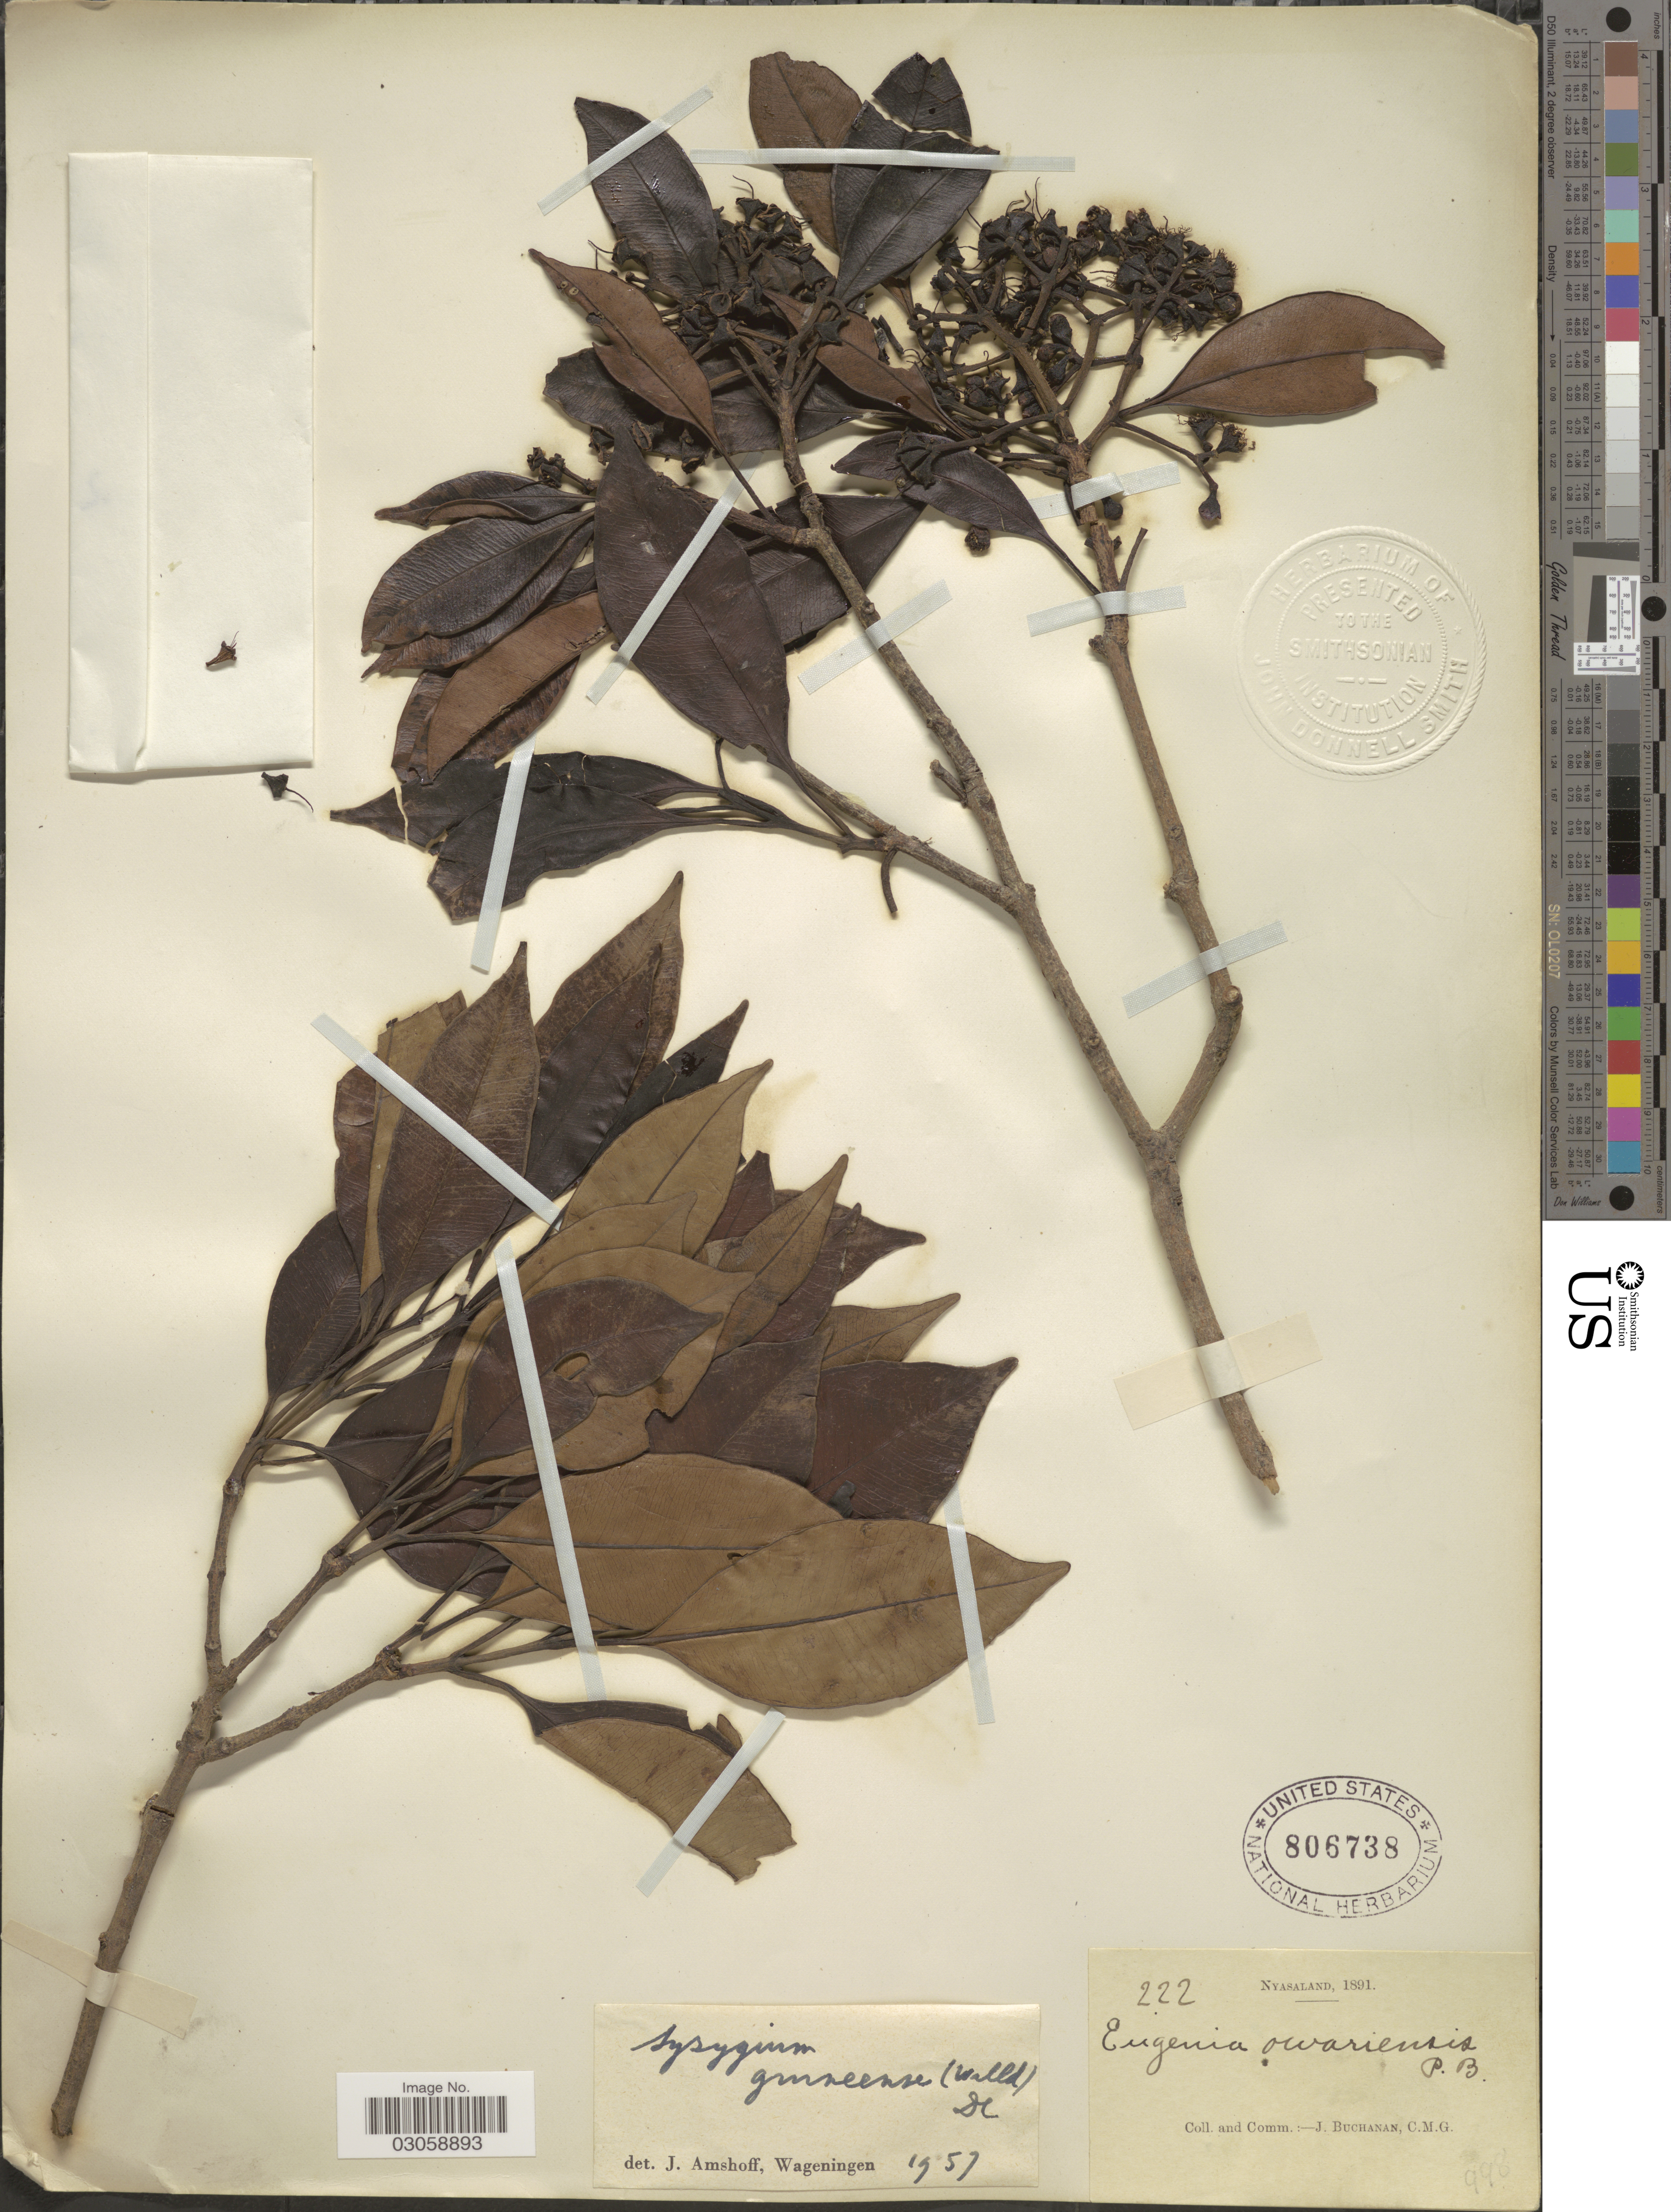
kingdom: Plantae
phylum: Tracheophyta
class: Magnoliopsida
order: Myrtales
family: Myrtaceae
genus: Syzygium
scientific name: Syzygium guineense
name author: (Willd.) DC.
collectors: J. Buchanan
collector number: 222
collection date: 1891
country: Malawi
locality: Nyasaland.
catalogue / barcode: US 806738